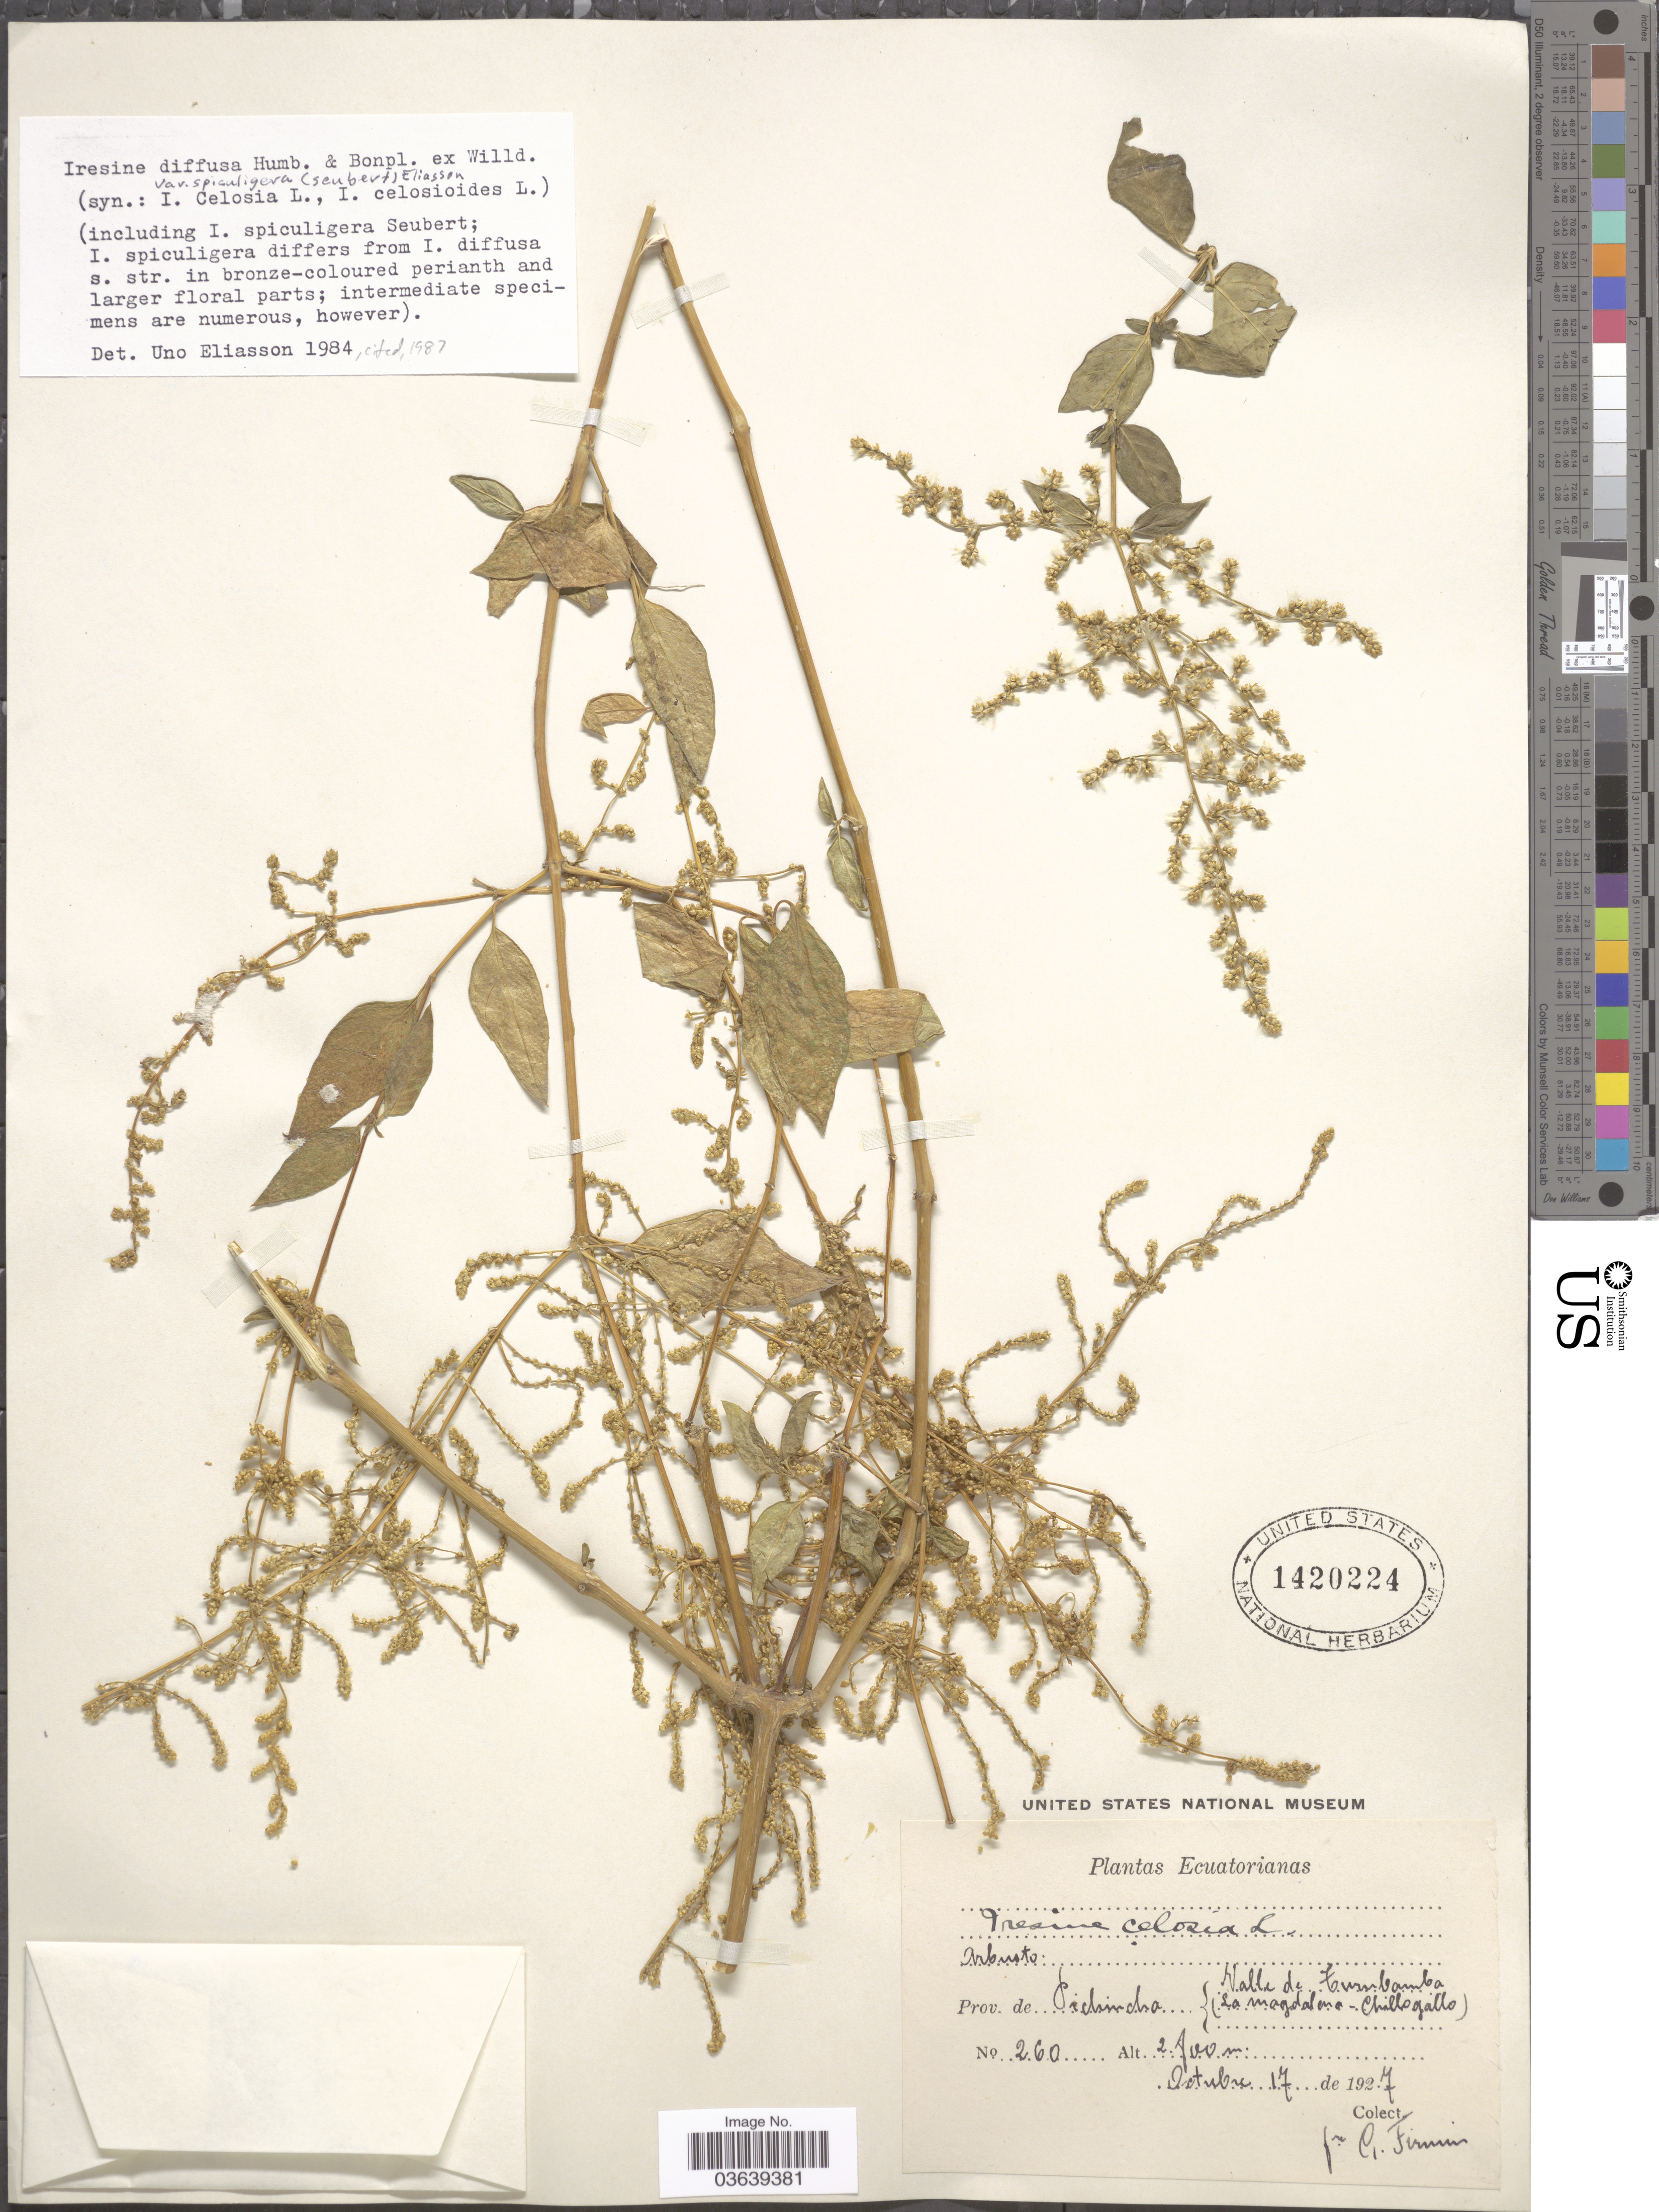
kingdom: Plantae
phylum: Tracheophyta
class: Magnoliopsida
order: Caryophyllales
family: Amaranthaceae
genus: Iresine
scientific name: Iresine diffusa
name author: Humb. & Bonpl. ex Willd.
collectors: F. Firmin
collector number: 260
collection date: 1927-10-17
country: Ecuador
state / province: Pichincha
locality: Valle de Turubamba. La Magdalena-chillogallo.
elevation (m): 2800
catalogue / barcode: US 1420224